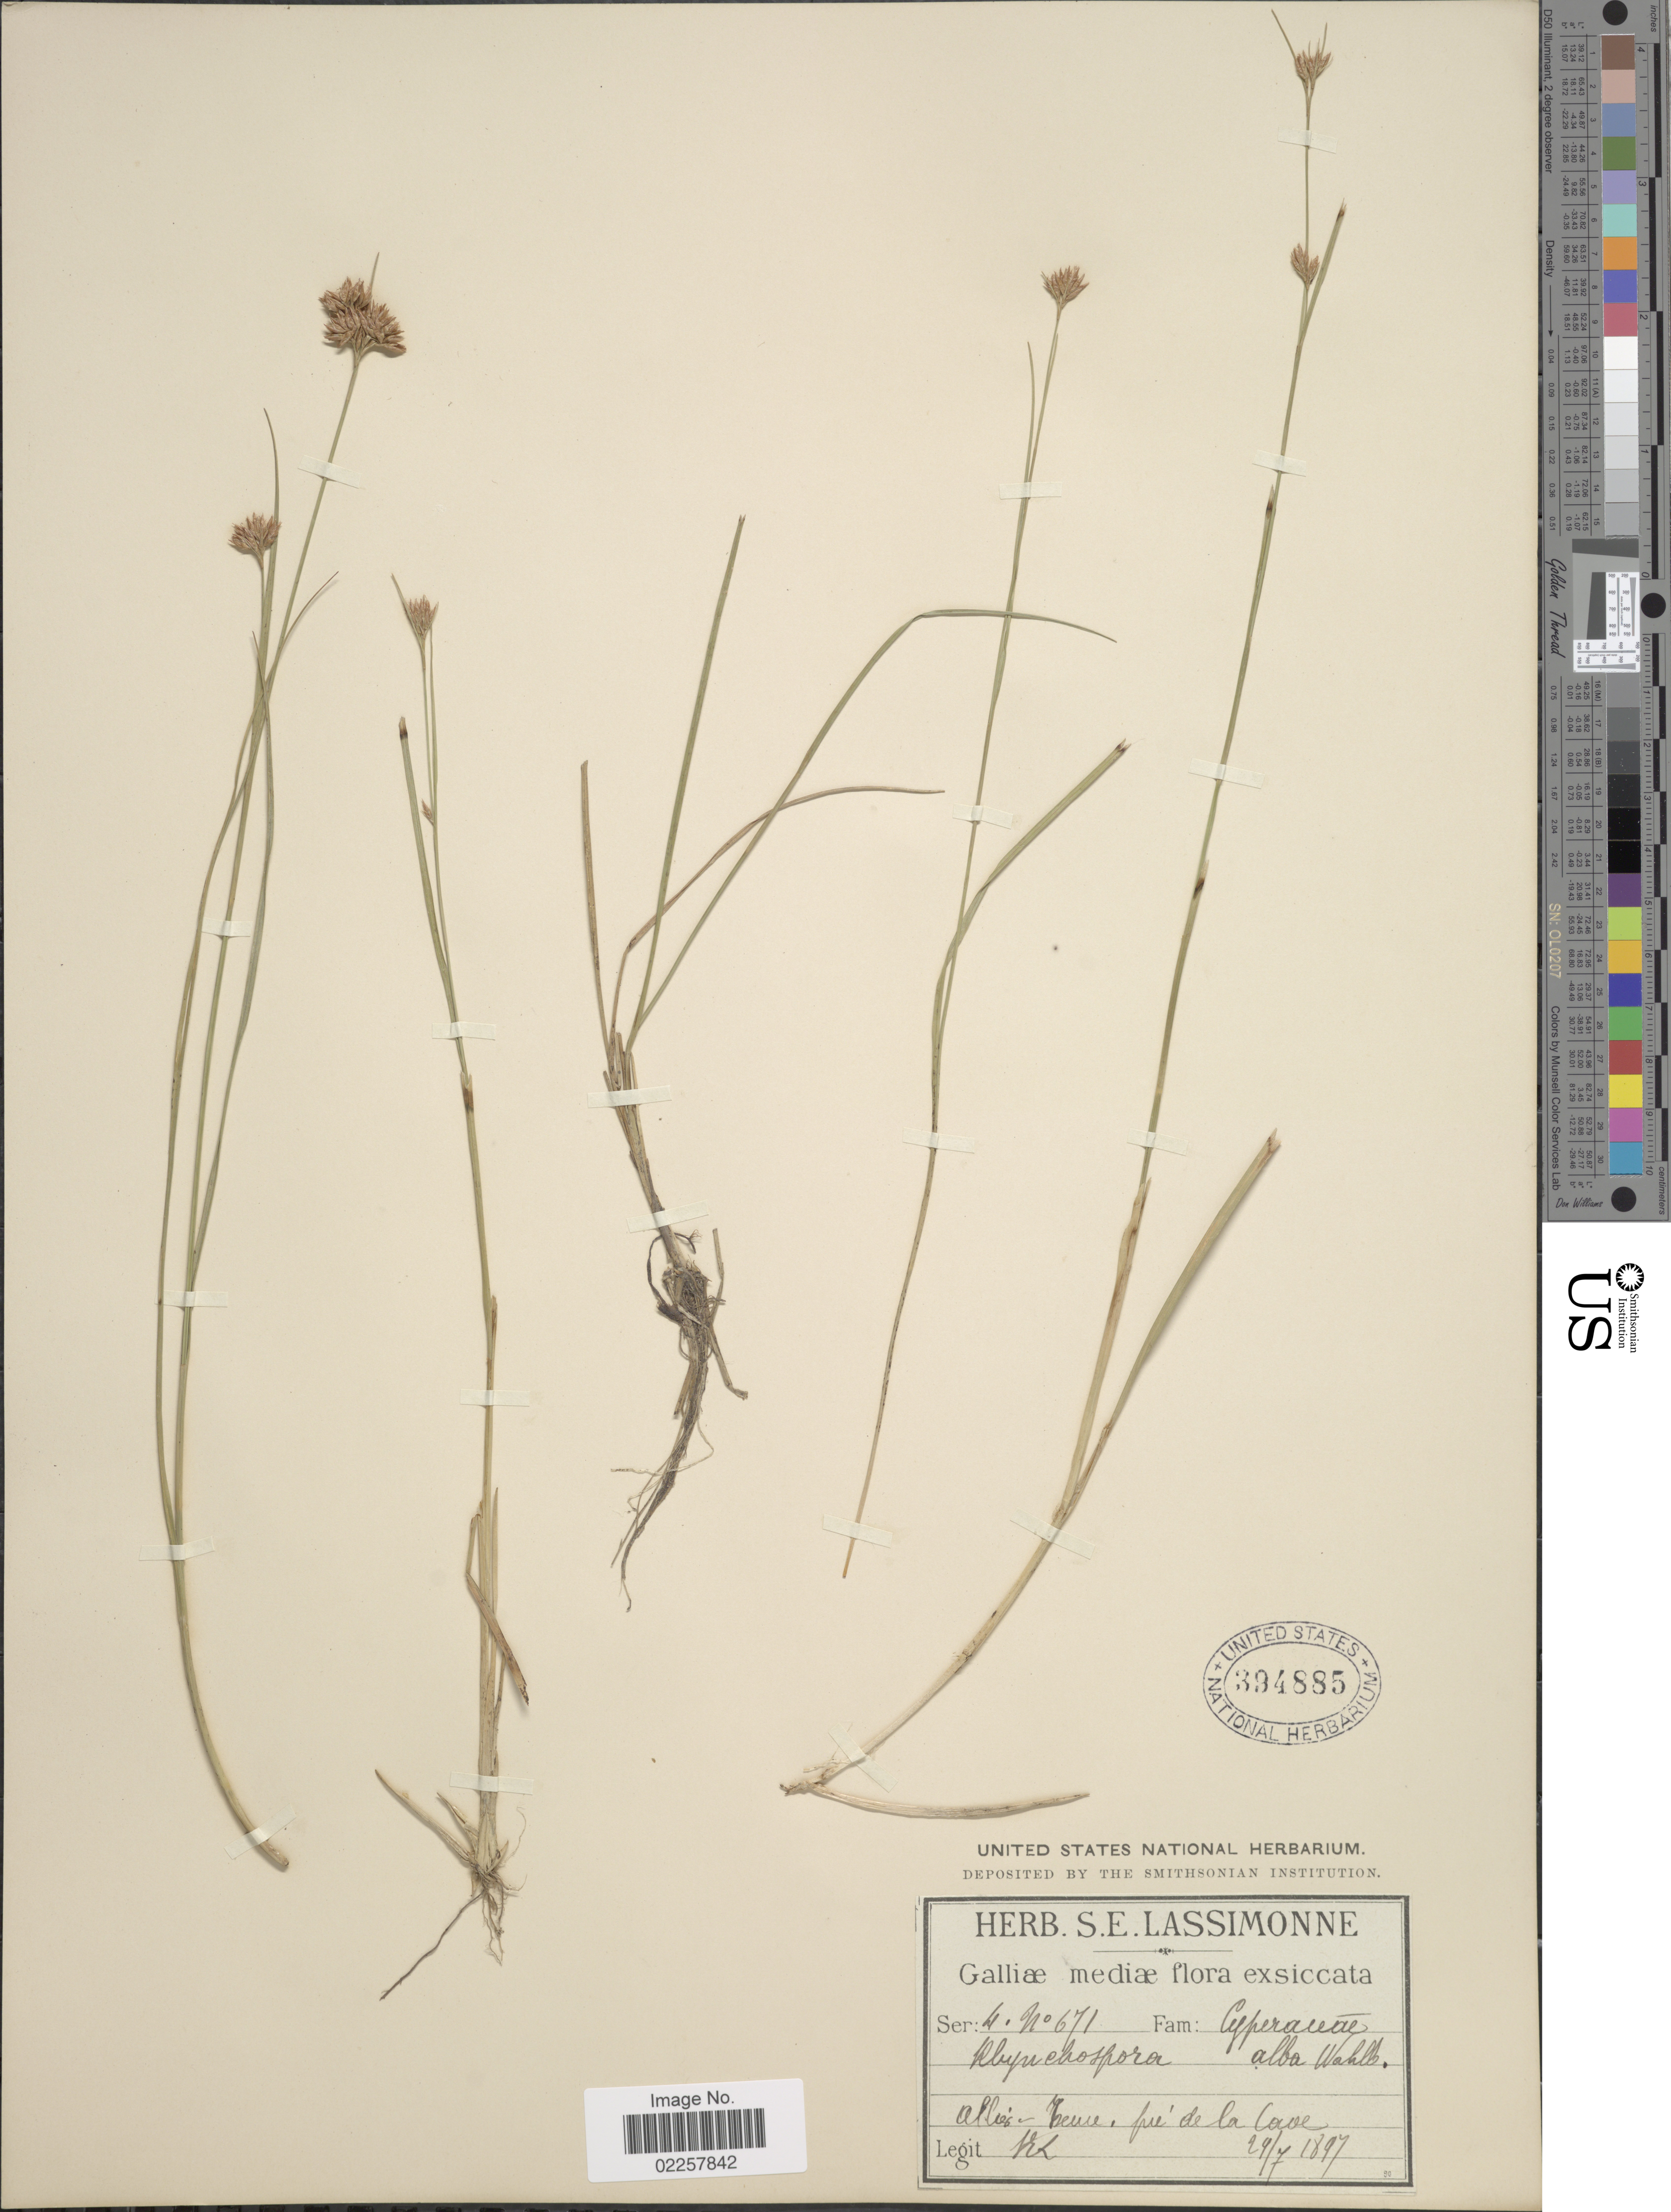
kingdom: Plantae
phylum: Tracheophyta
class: Liliopsida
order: Poales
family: Cyperaceae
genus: Rhynchospora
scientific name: Rhynchospora alba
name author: (L.) Vahl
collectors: S. Lassimonne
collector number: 671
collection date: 1897-07-29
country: France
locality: Galliae mediae, Allier, Yseure, pres de la Cave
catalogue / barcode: US 394885